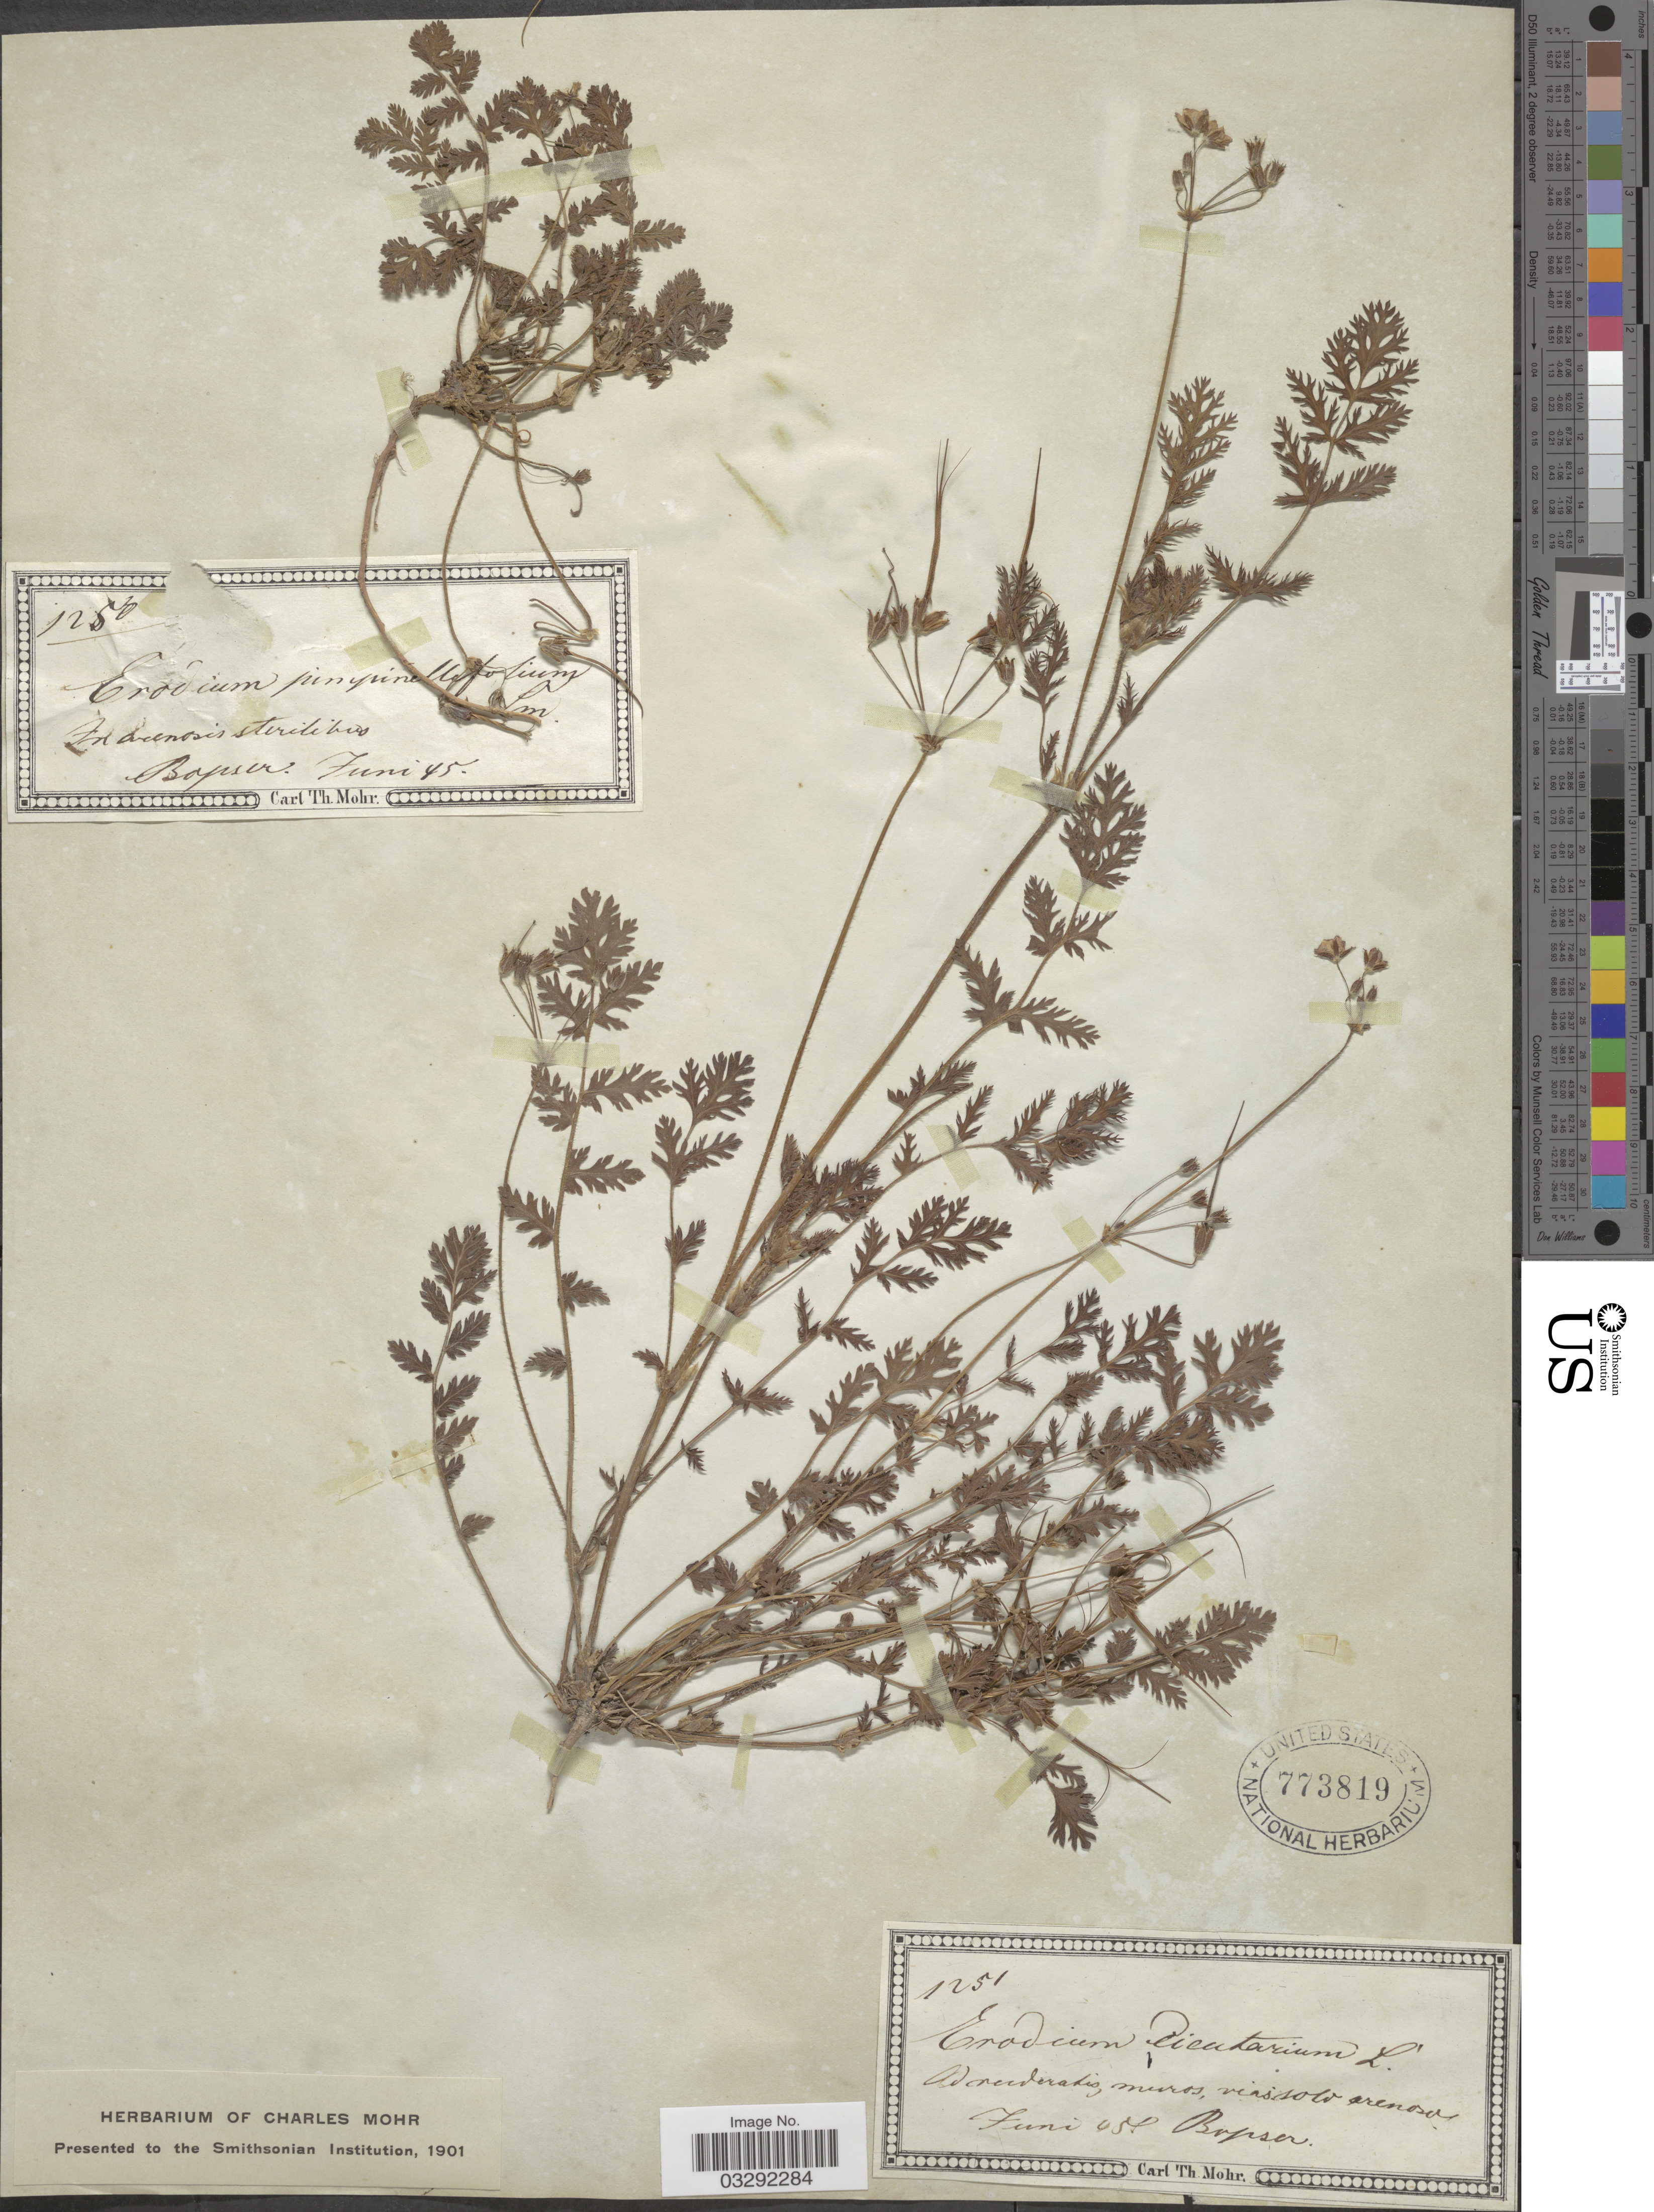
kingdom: Plantae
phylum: Tracheophyta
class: Magnoliopsida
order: Geraniales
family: Geraniaceae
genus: Erodium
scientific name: Erodium cicutarium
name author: (L.) L'Hér.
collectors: C. T. Mohr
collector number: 1250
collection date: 1845-06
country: Germany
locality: Bopser.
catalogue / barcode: US 773819-2